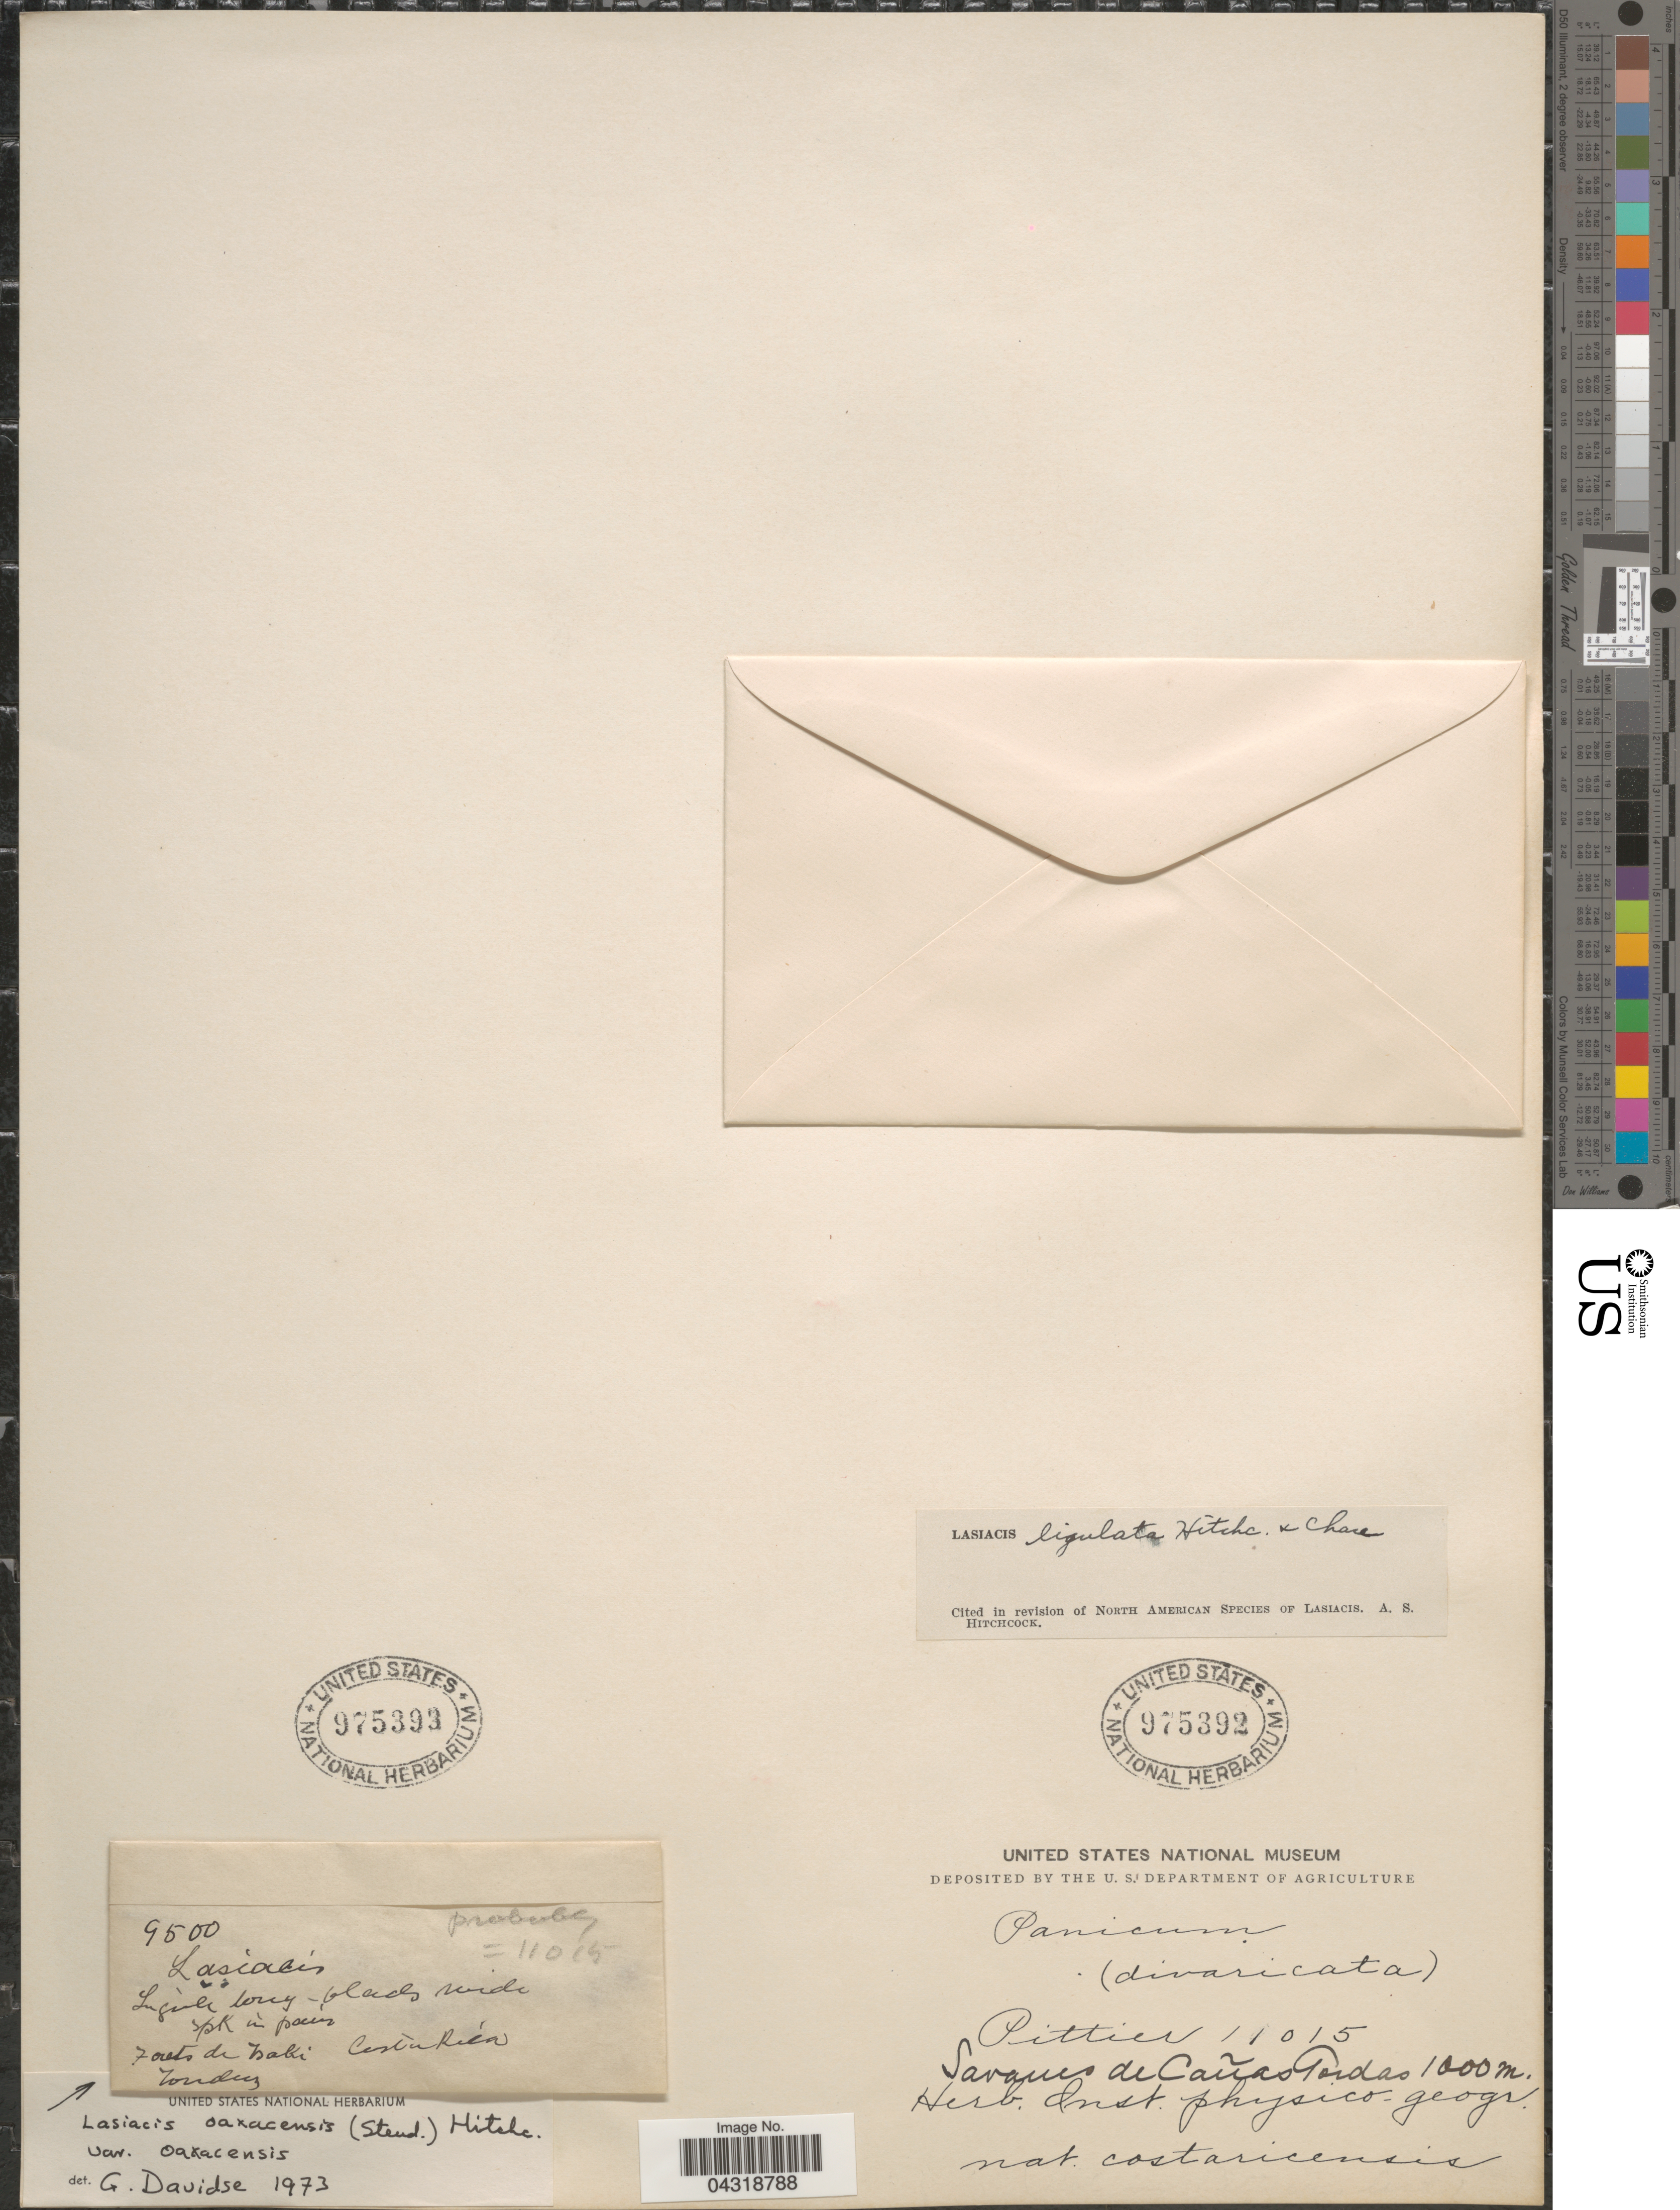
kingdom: Plantae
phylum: Tracheophyta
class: Liliopsida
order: Poales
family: Poaceae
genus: Lasiacis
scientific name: Lasiacis procerrima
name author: (Hack.) Hitchc.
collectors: Pittier, --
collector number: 11015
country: Colombia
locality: Savanes de Cañas Gordas.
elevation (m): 1000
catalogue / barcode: US 975392